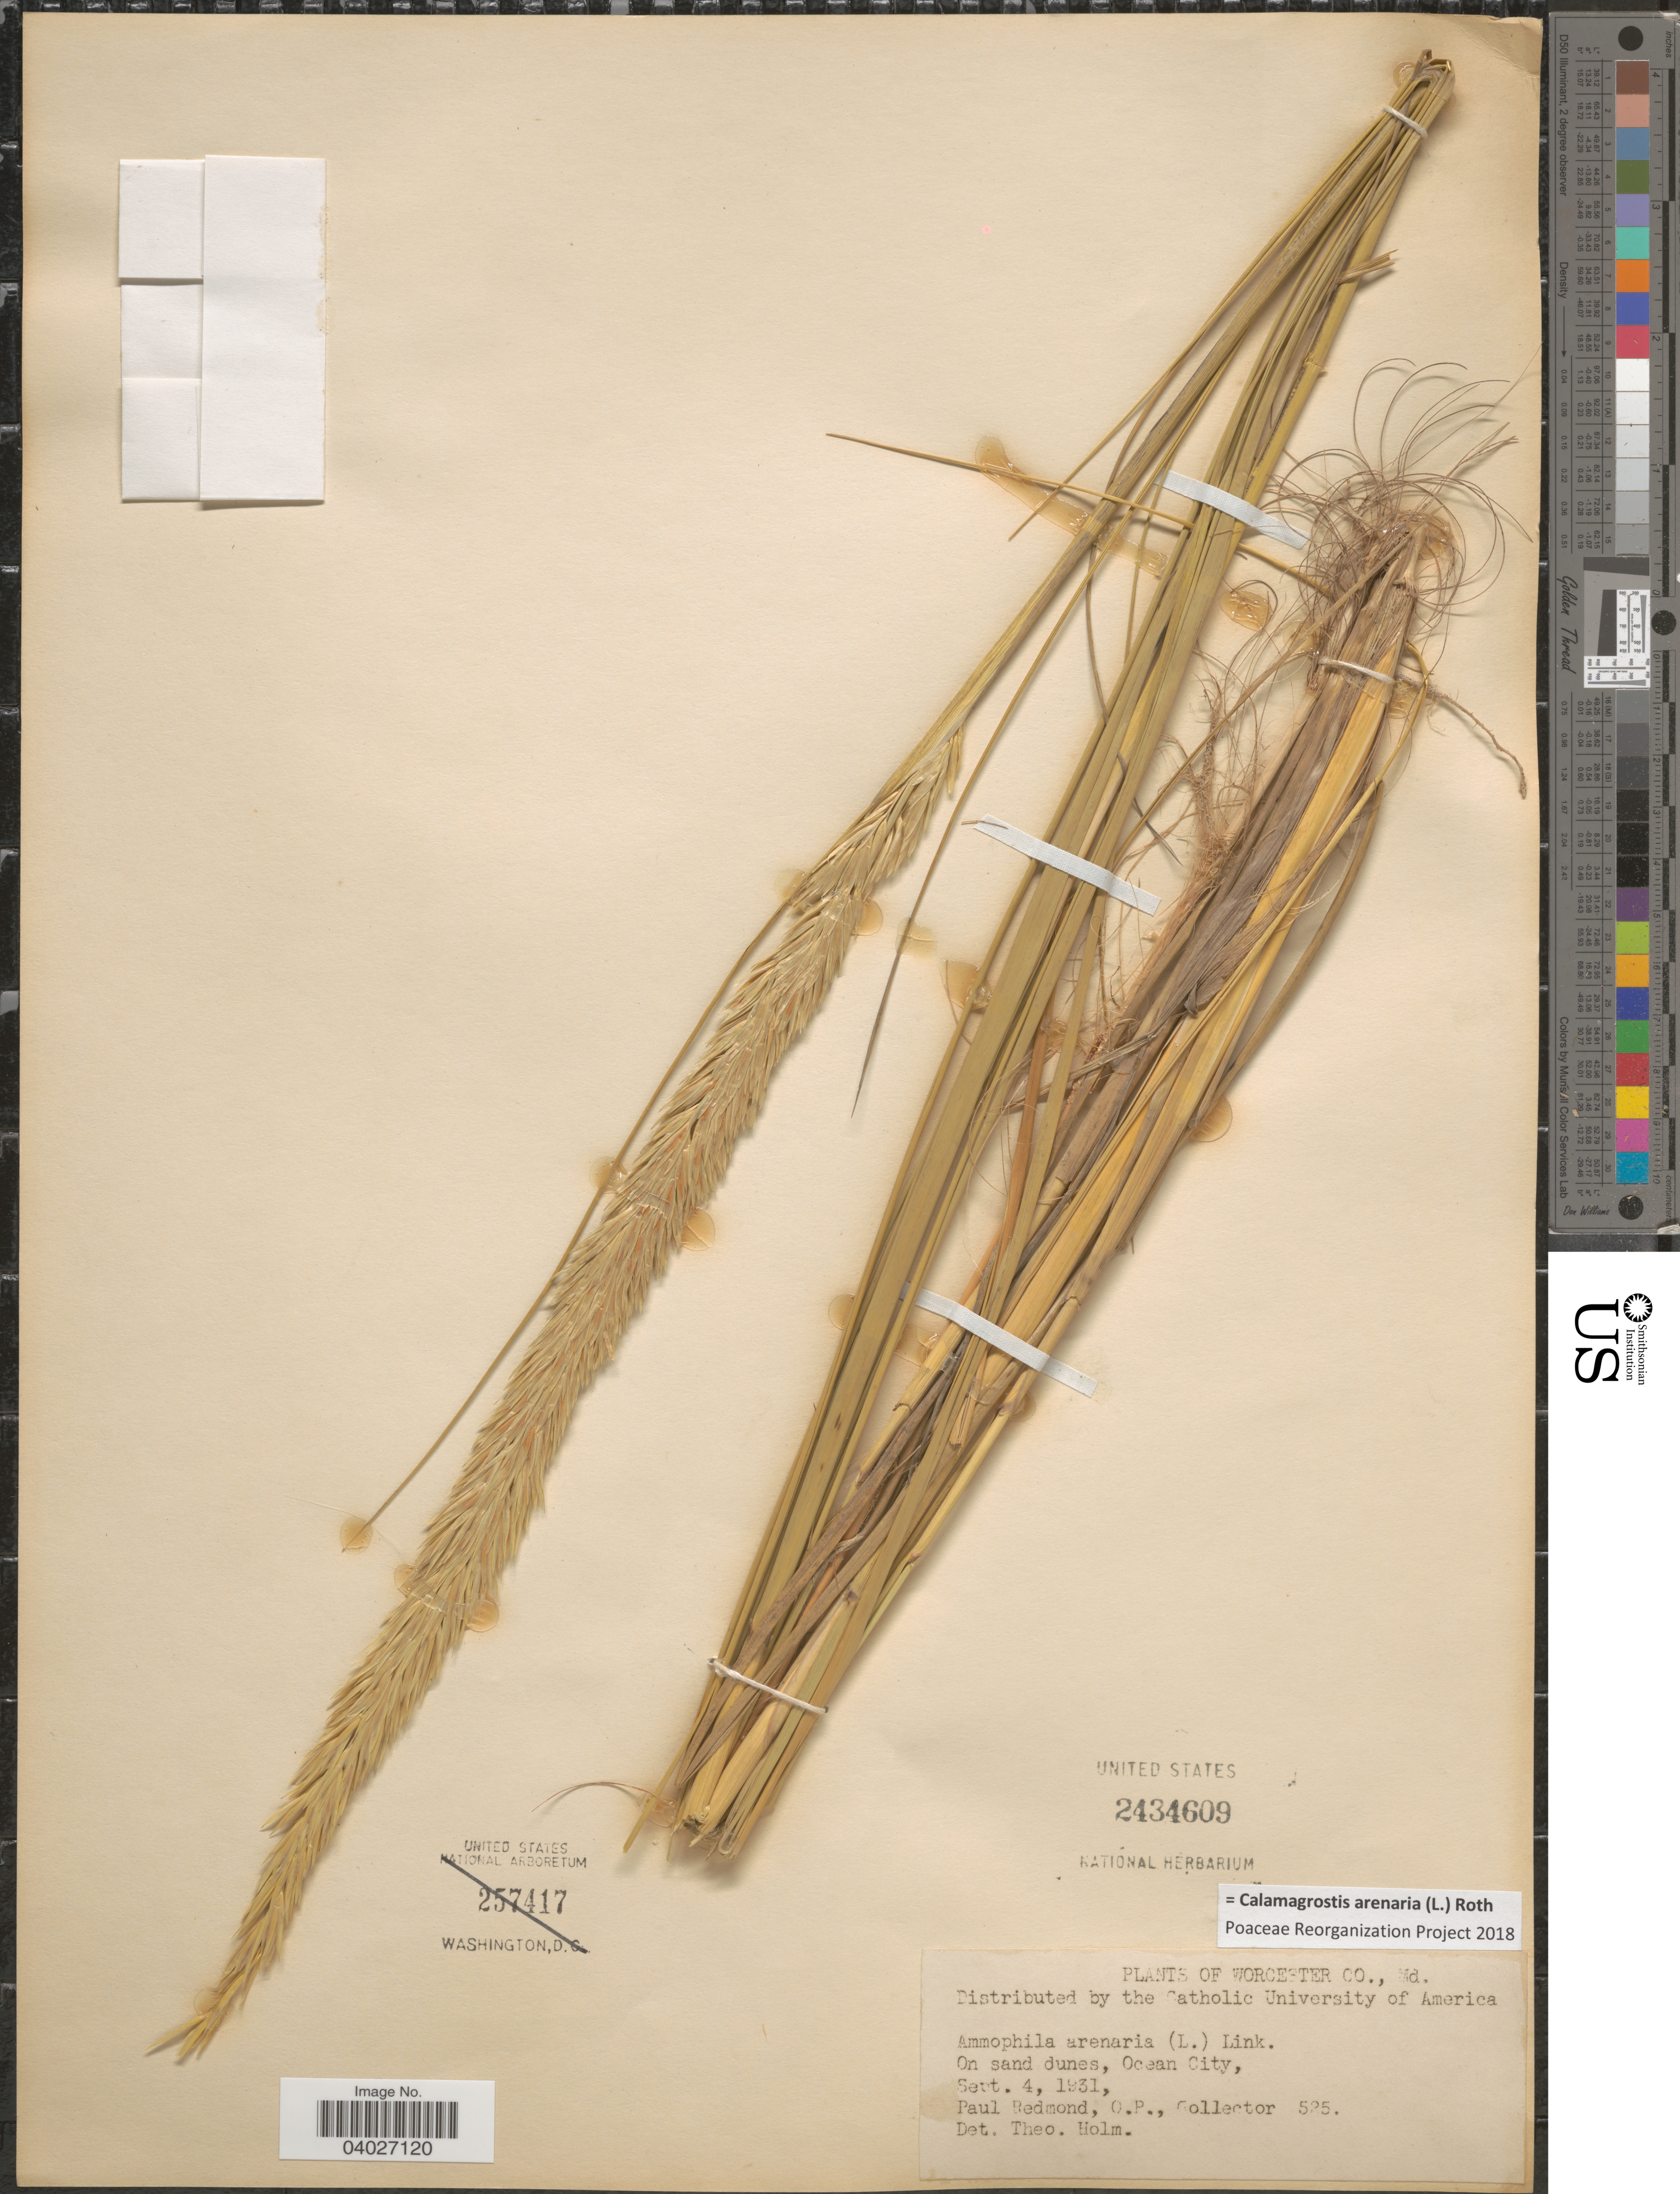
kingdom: Plantae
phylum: Tracheophyta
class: Liliopsida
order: Poales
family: Poaceae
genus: Calamagrostis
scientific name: Calamagrostis arenaria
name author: (L.) Roth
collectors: P. Redmond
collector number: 525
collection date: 1931-09-04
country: United States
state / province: Maryland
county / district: Worcester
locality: Worcester Co. On sand dunes, Ocean City.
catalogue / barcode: US 2434609